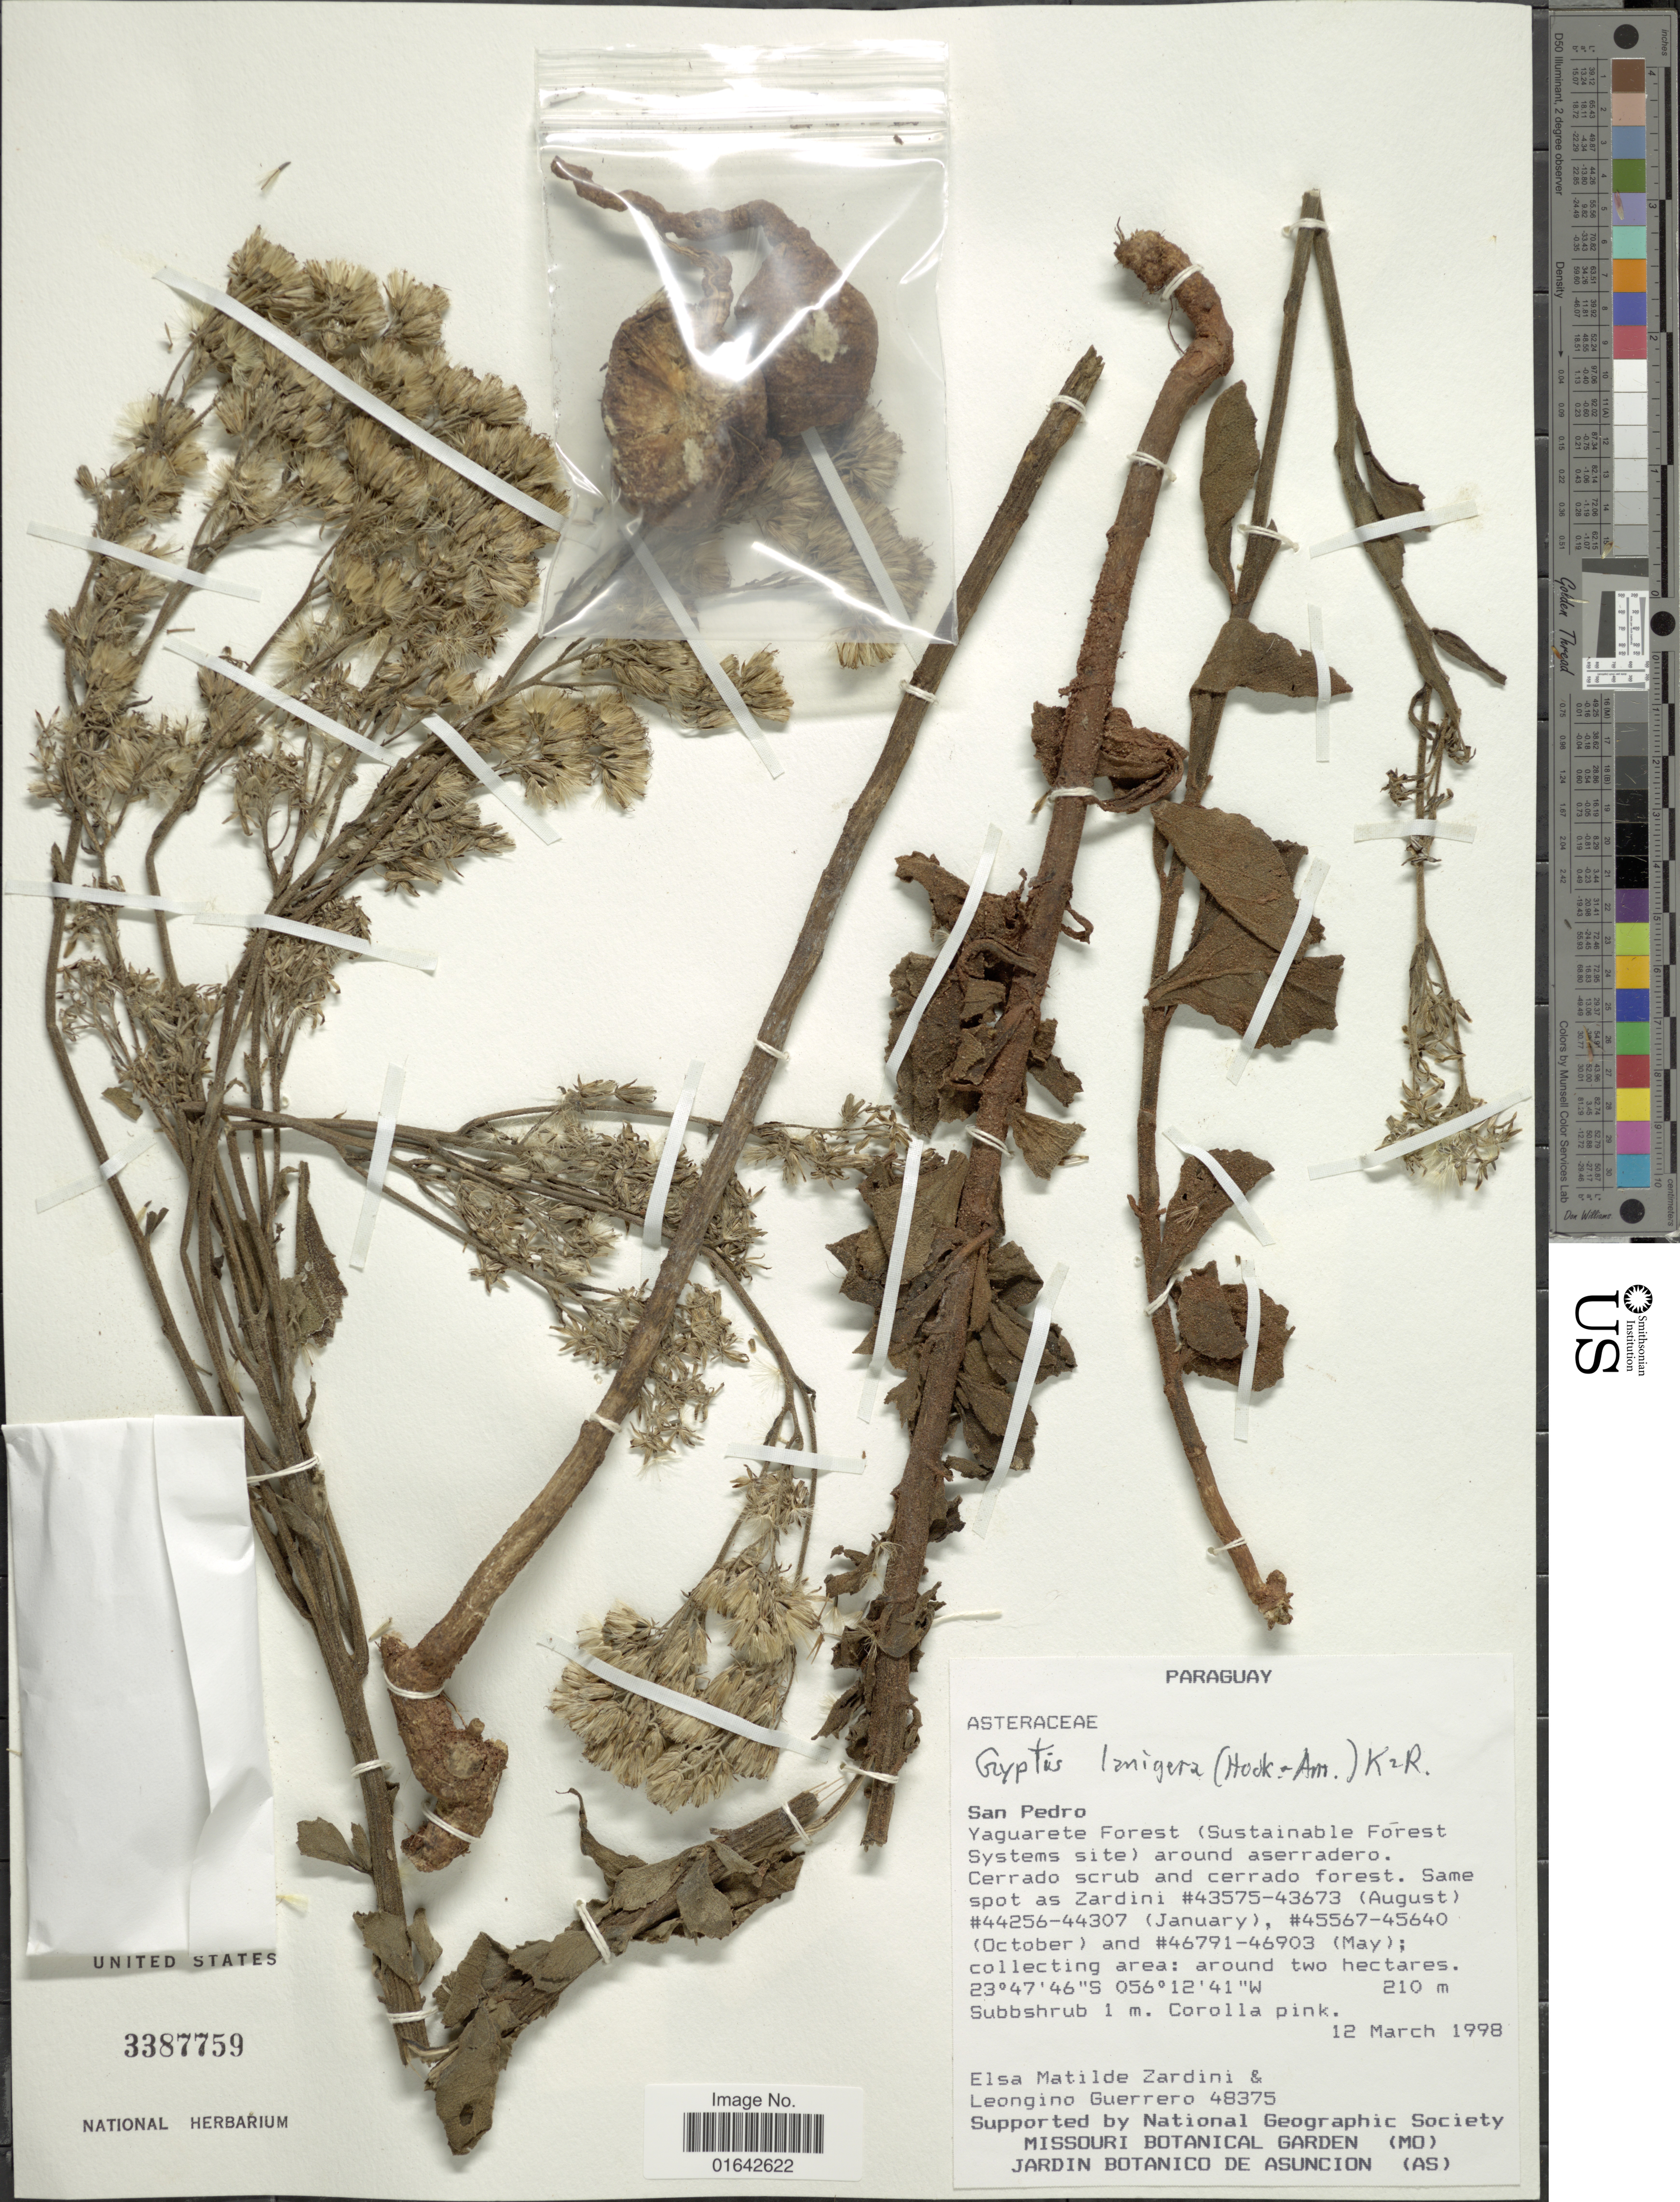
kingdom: Plantae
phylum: Tracheophyta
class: Magnoliopsida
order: Asterales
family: Asteraceae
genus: Gyptis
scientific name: Gyptis lanigera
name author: (Hook. & Arn.) R.M. King & H. Rob.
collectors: E. M. Zardini & L. Guerrero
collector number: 48375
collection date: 1998-03-12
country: Paraguay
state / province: San Pedro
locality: Yaguarete Forest (Sustainable Forest Systems Site) around aserradero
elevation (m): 210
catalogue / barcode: US 3387759